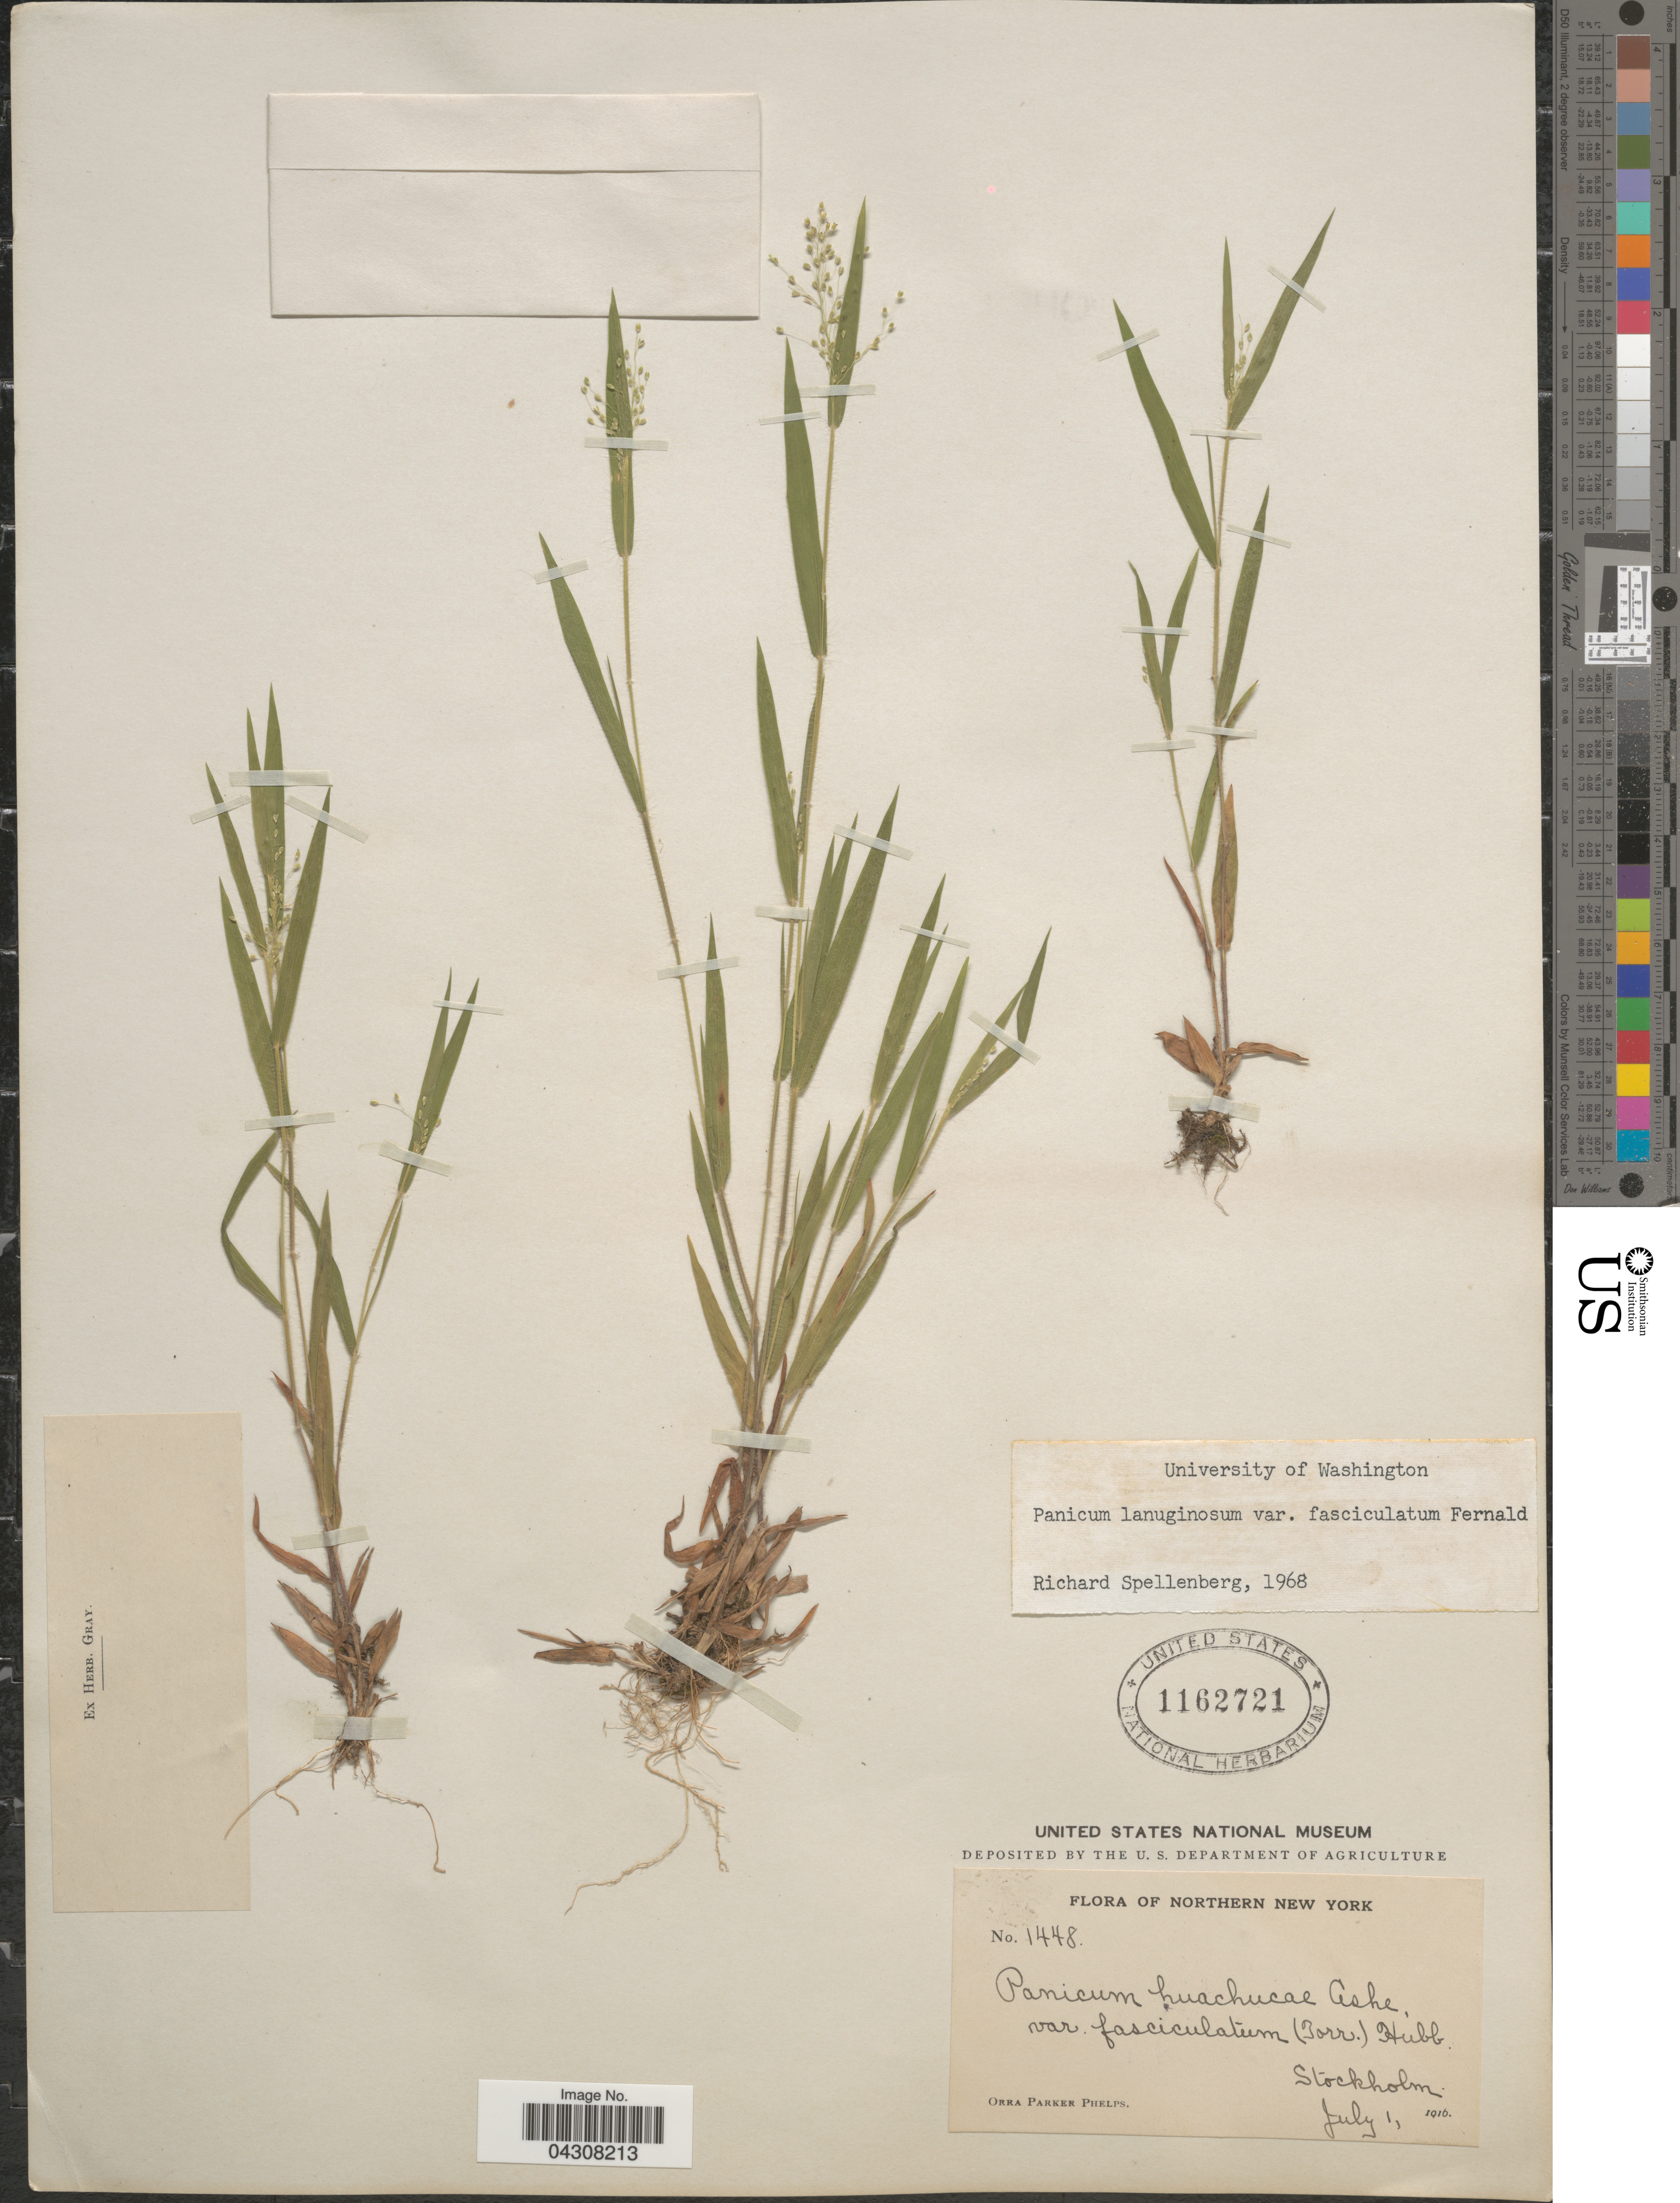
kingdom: Plantae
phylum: Tracheophyta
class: Liliopsida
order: Poales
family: Poaceae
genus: Dichanthelium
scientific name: Dichanthelium acuminatum var. acuminatum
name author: (Sw.) Gould & C.A. Clark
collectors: O. P. Phelps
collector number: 1448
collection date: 1916-07-01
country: United States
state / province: New York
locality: Northern New York. Stockholm.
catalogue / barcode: US 1162721